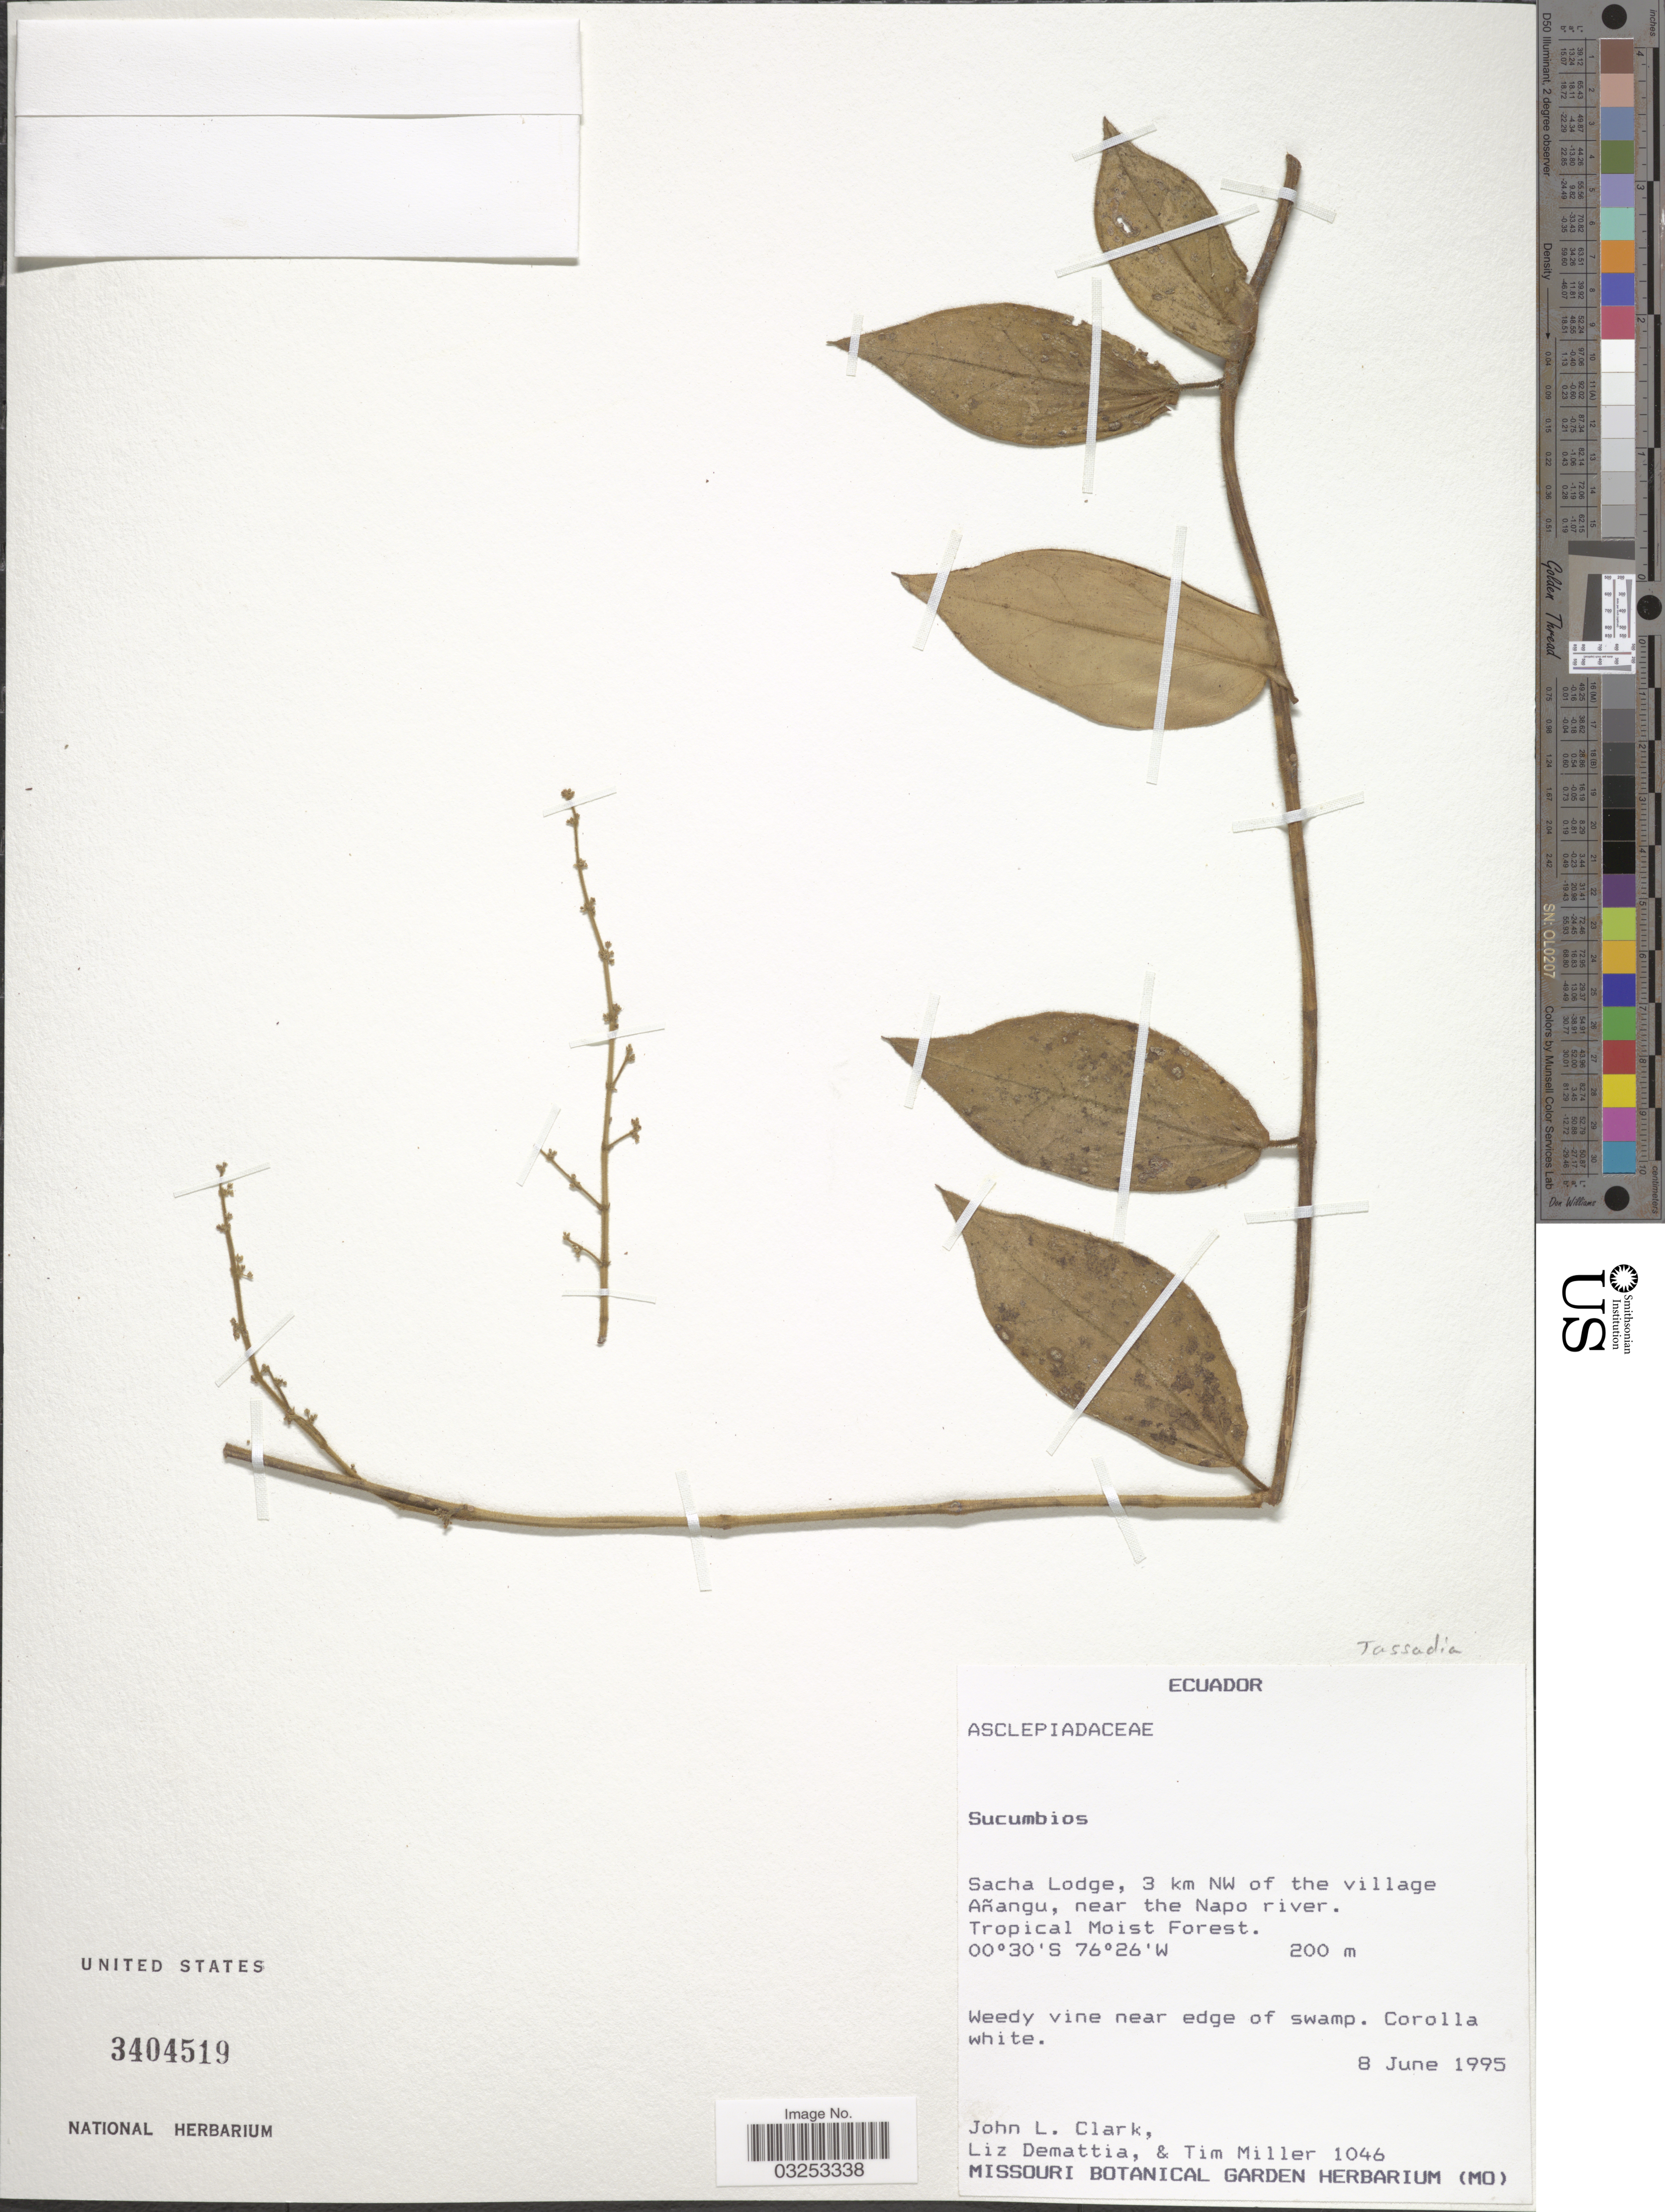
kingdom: Plantae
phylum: Tracheophyta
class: Magnoliopsida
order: Gentianales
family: Apocynaceae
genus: Tassadia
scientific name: Tassadia sp.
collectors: J. L. Clark, L. Demattia & T. Miller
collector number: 1046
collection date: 1995-06-08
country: Ecuador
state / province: Sucumbíos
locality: Sacha Lodge, 3 km NW of the village Añangu, near the Napo river. Tropical Moist Forest.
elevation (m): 200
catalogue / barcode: US 3404519